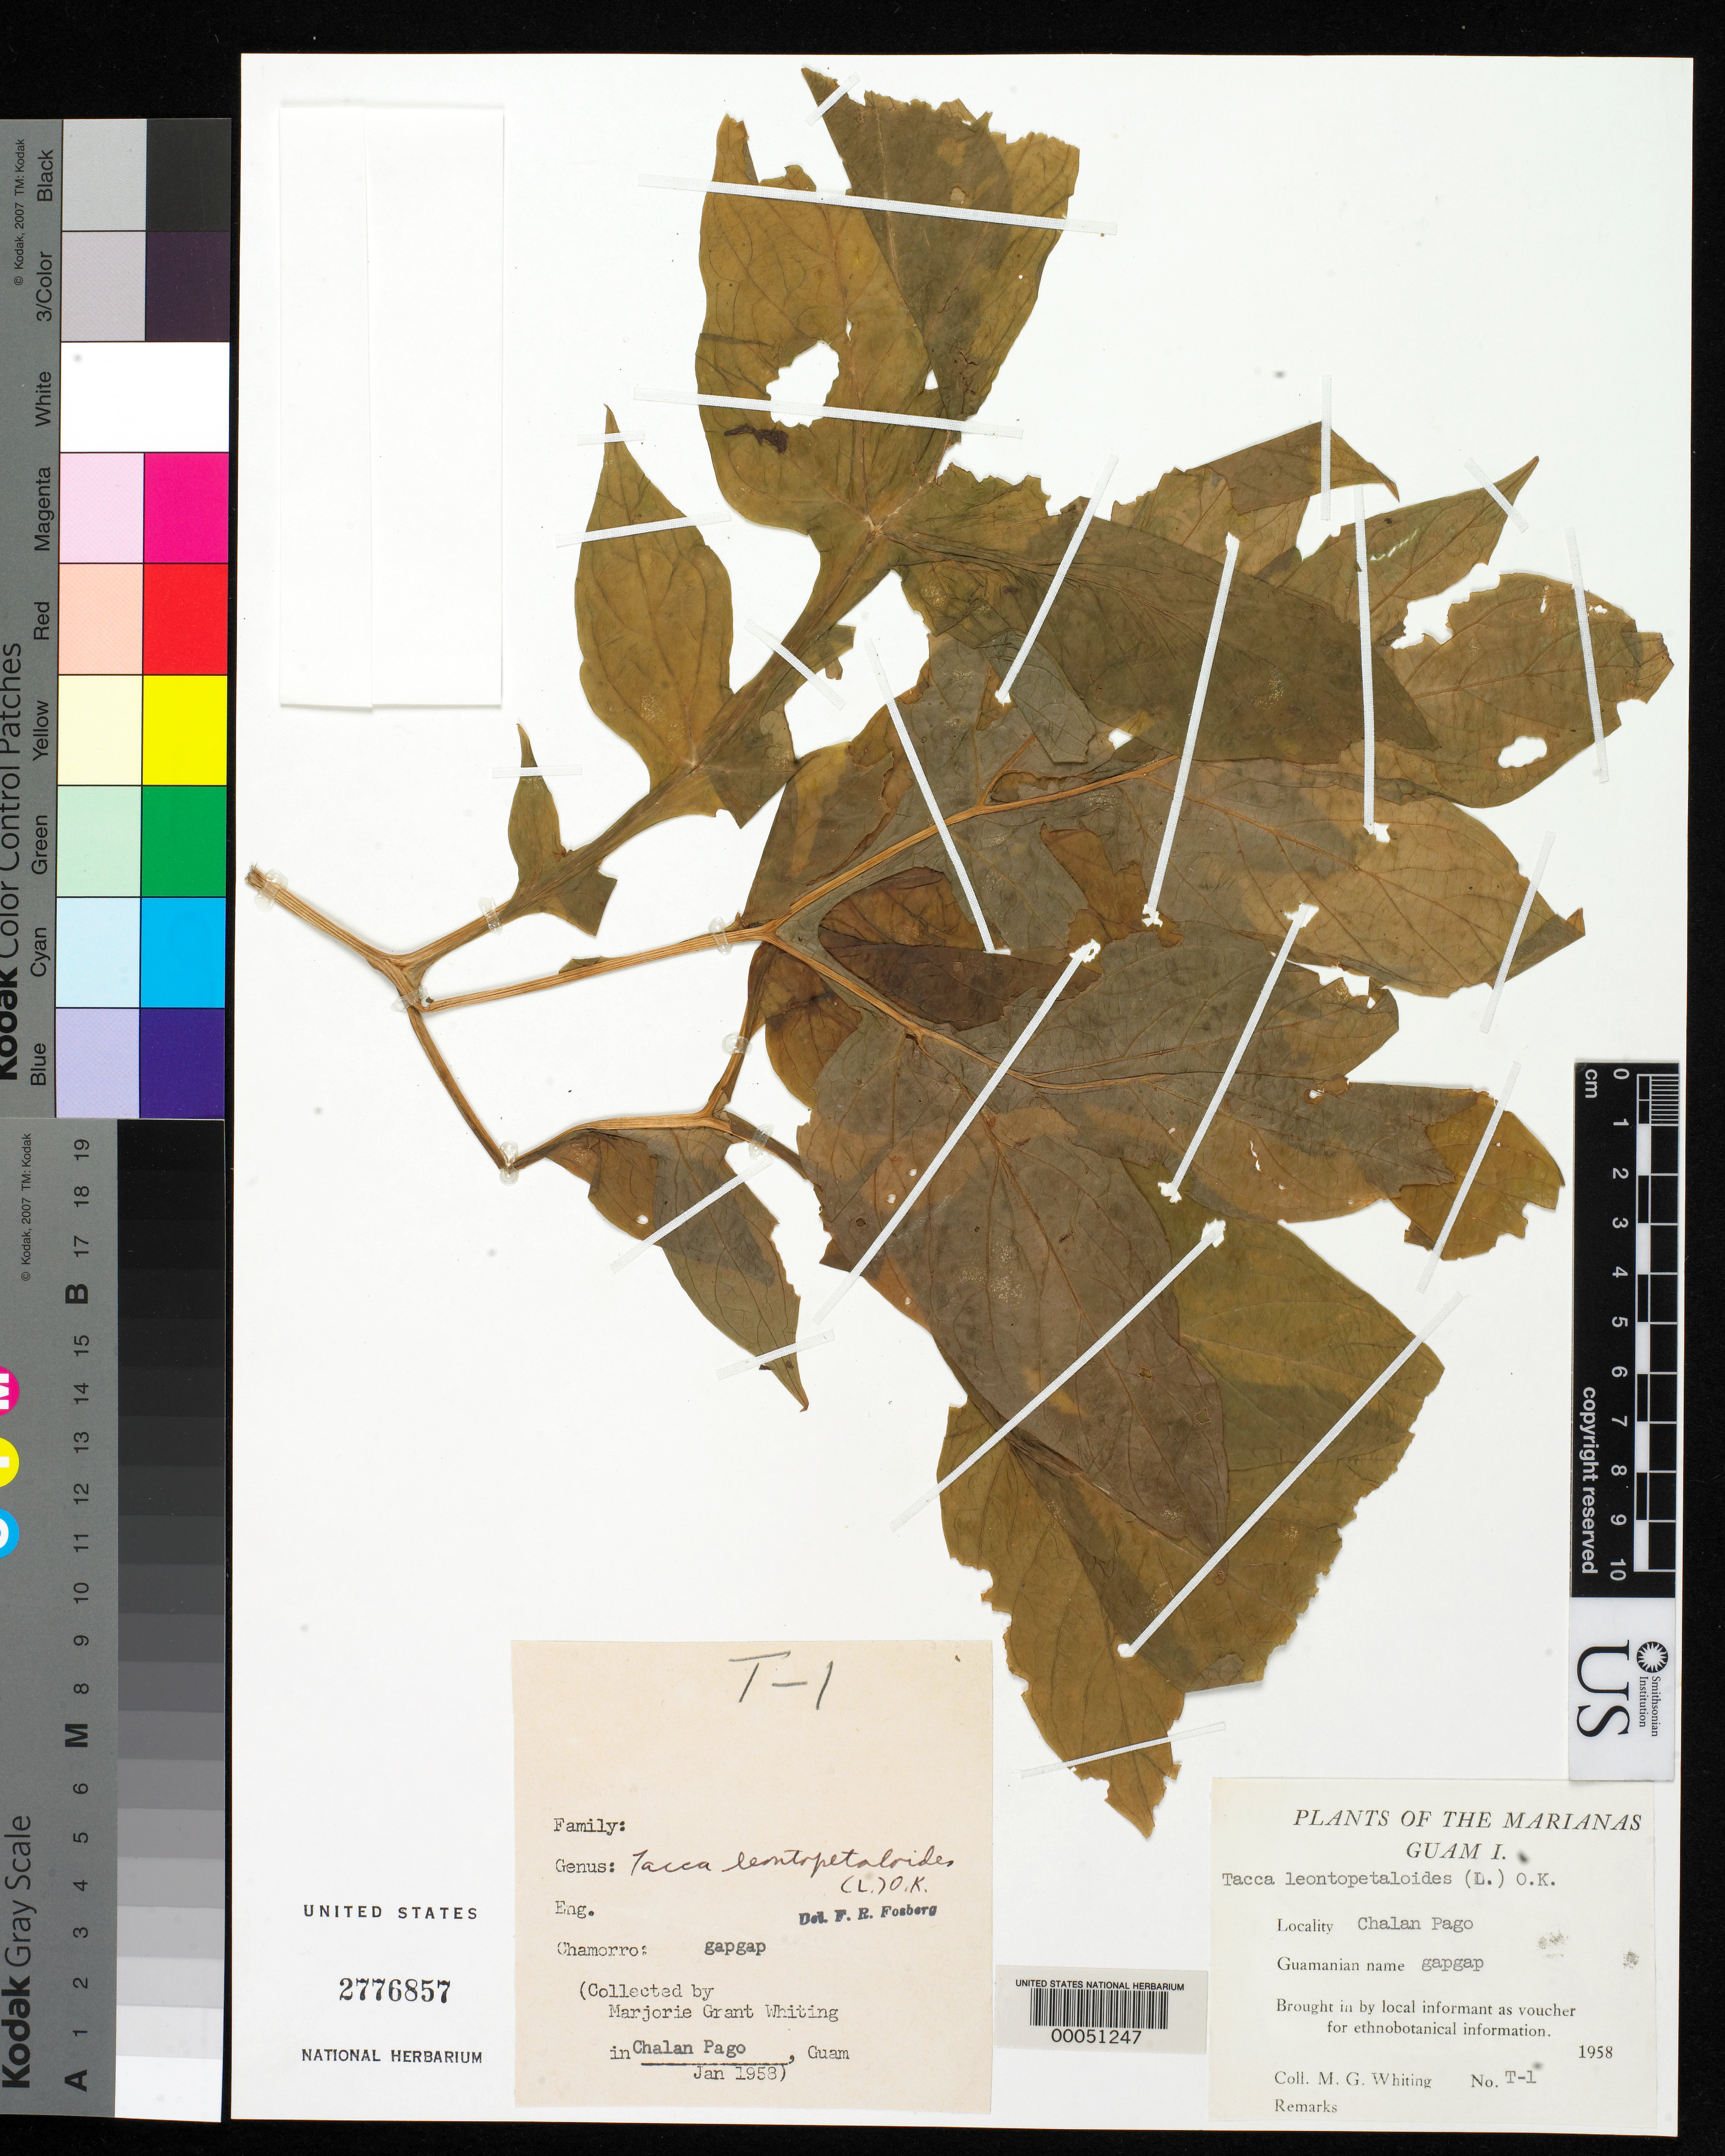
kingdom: Plantae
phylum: Tracheophyta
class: Liliopsida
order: Dioscoreales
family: Dioscoreaceae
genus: Tacca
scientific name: Tacca leontopetaloides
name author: (L.) Kuntze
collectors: M. Whiting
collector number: T-1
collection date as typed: Jan 1958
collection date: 1958-01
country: Guam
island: Guam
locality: Chalan Pago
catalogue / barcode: US 2776857